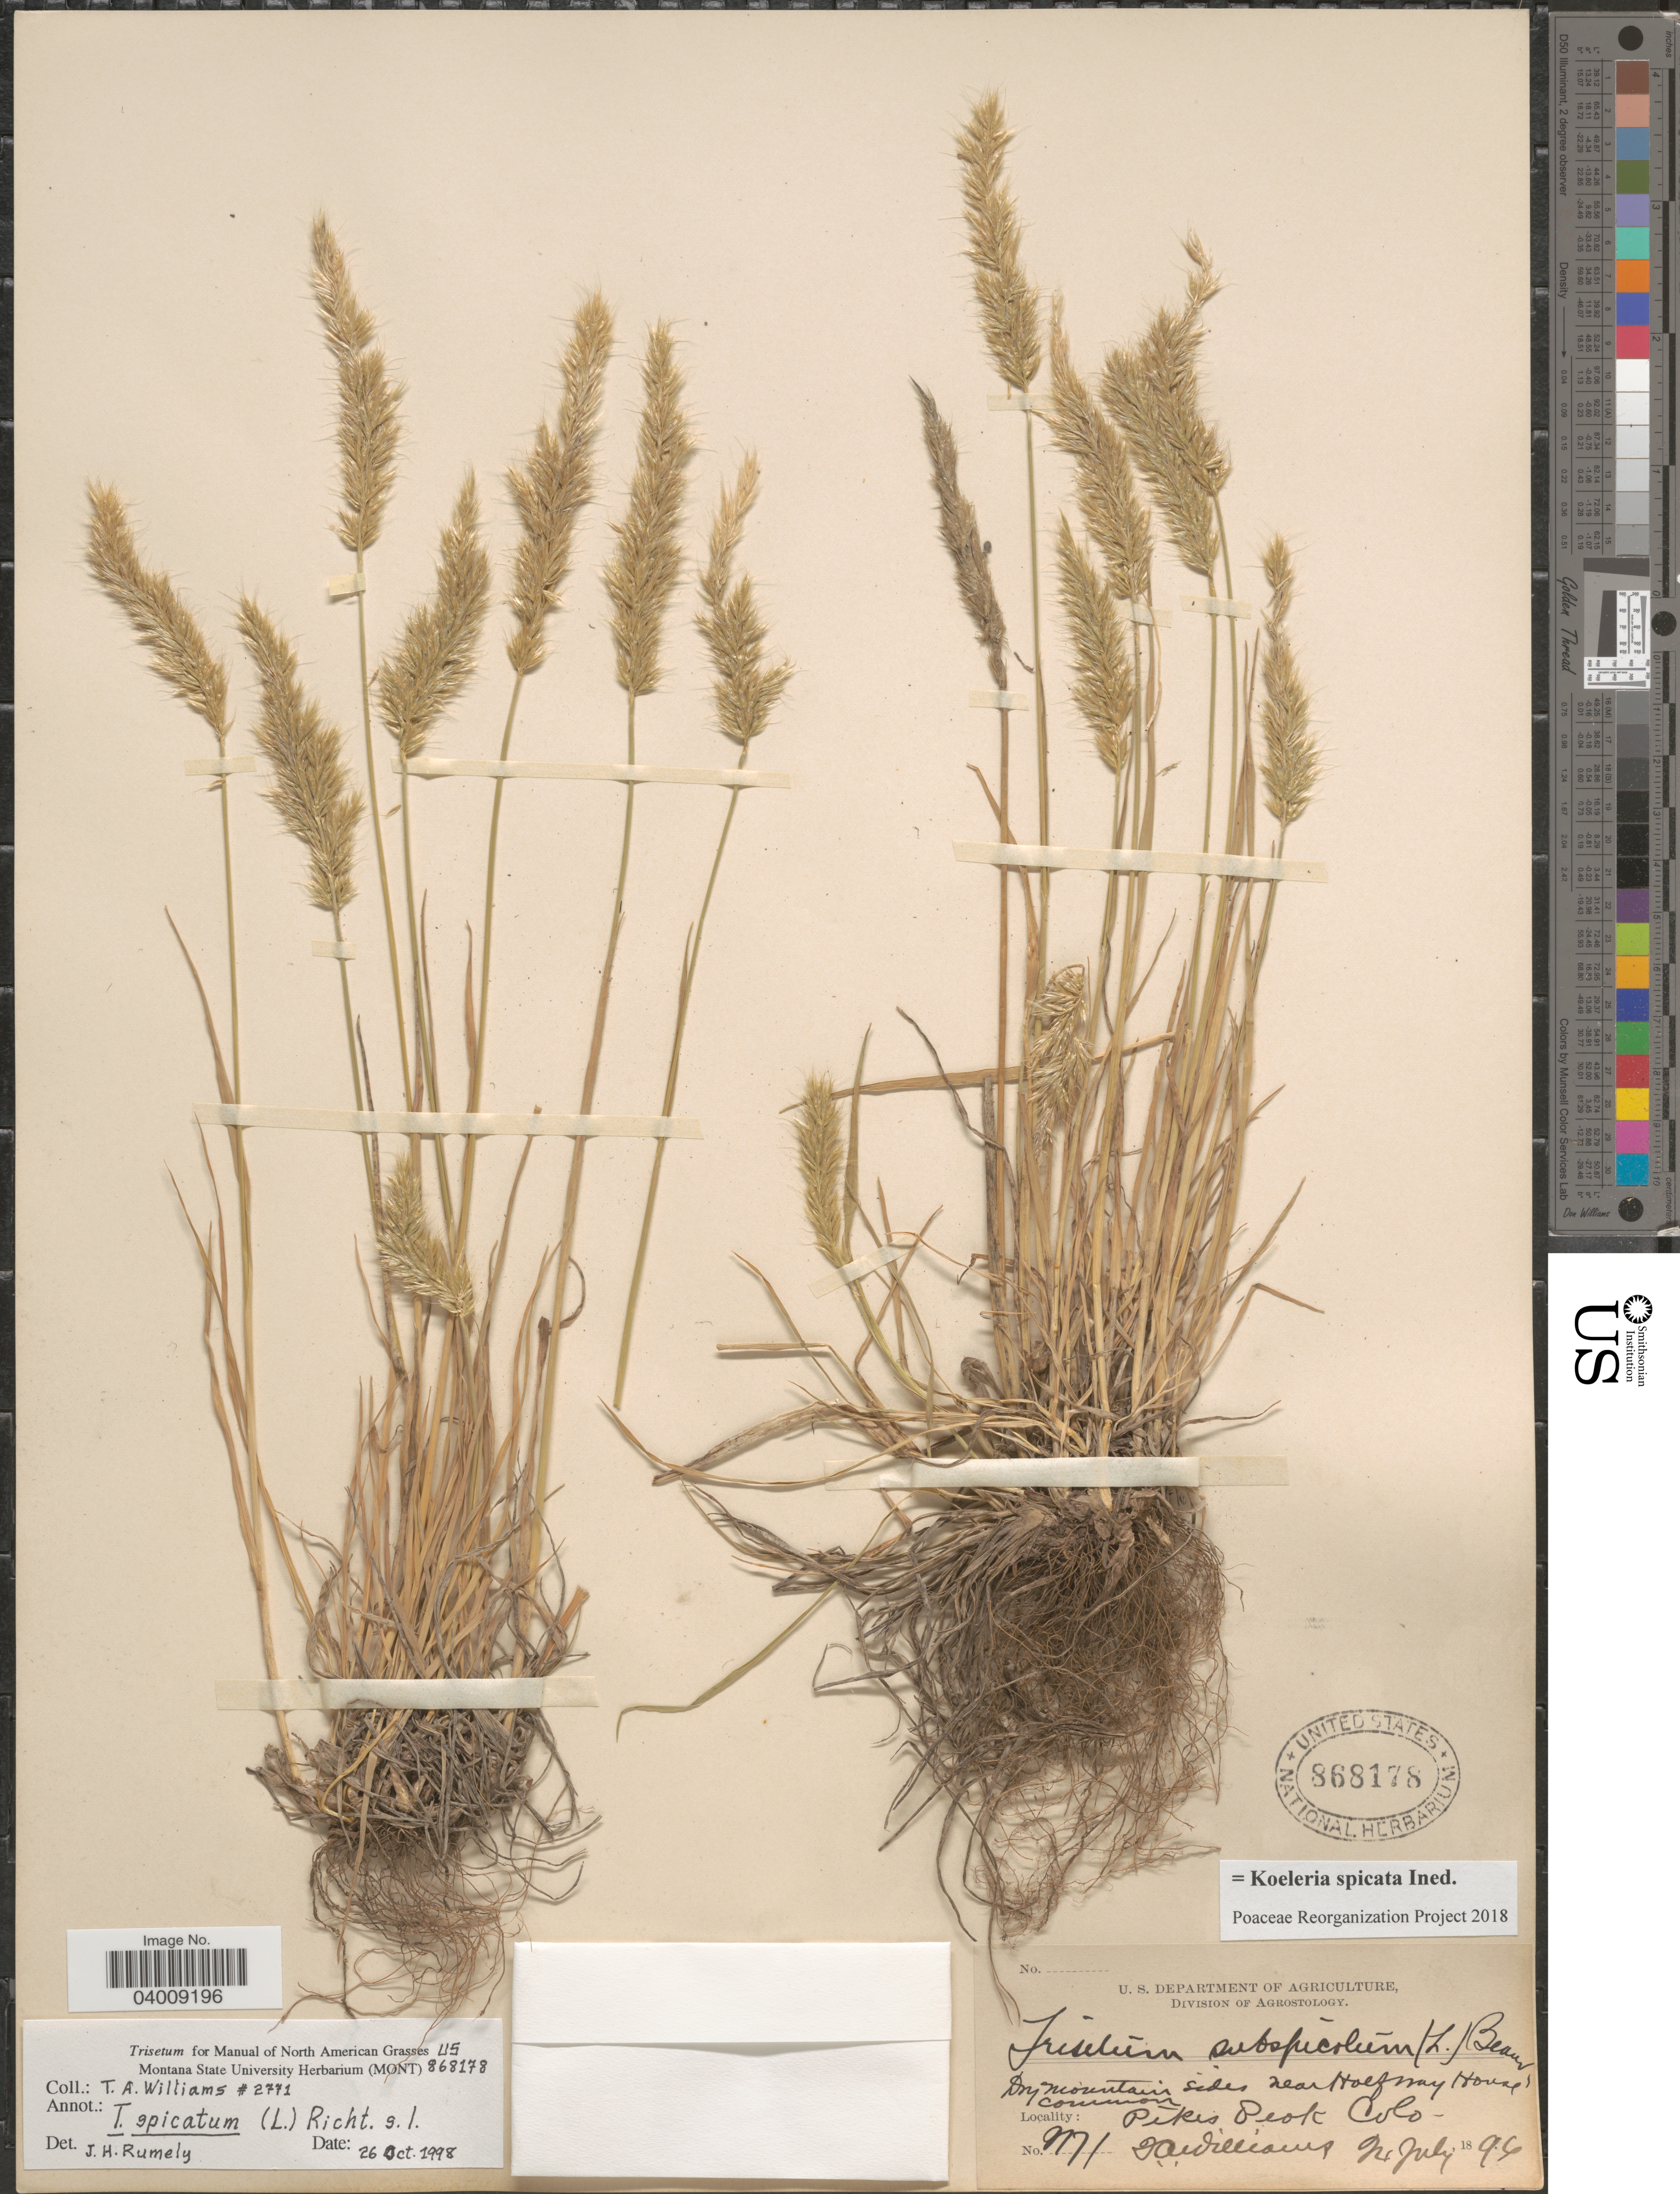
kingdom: Plantae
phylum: Tracheophyta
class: Liliopsida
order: Poales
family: Poaceae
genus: Koeleria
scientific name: Koeleria spicata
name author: (L.) Barberá et al.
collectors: T. A. Williams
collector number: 2171*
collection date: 1896-07-21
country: United States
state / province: Colorado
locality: Dry mountain sides near Halfway House. Pikes Peak.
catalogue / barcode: US 868178